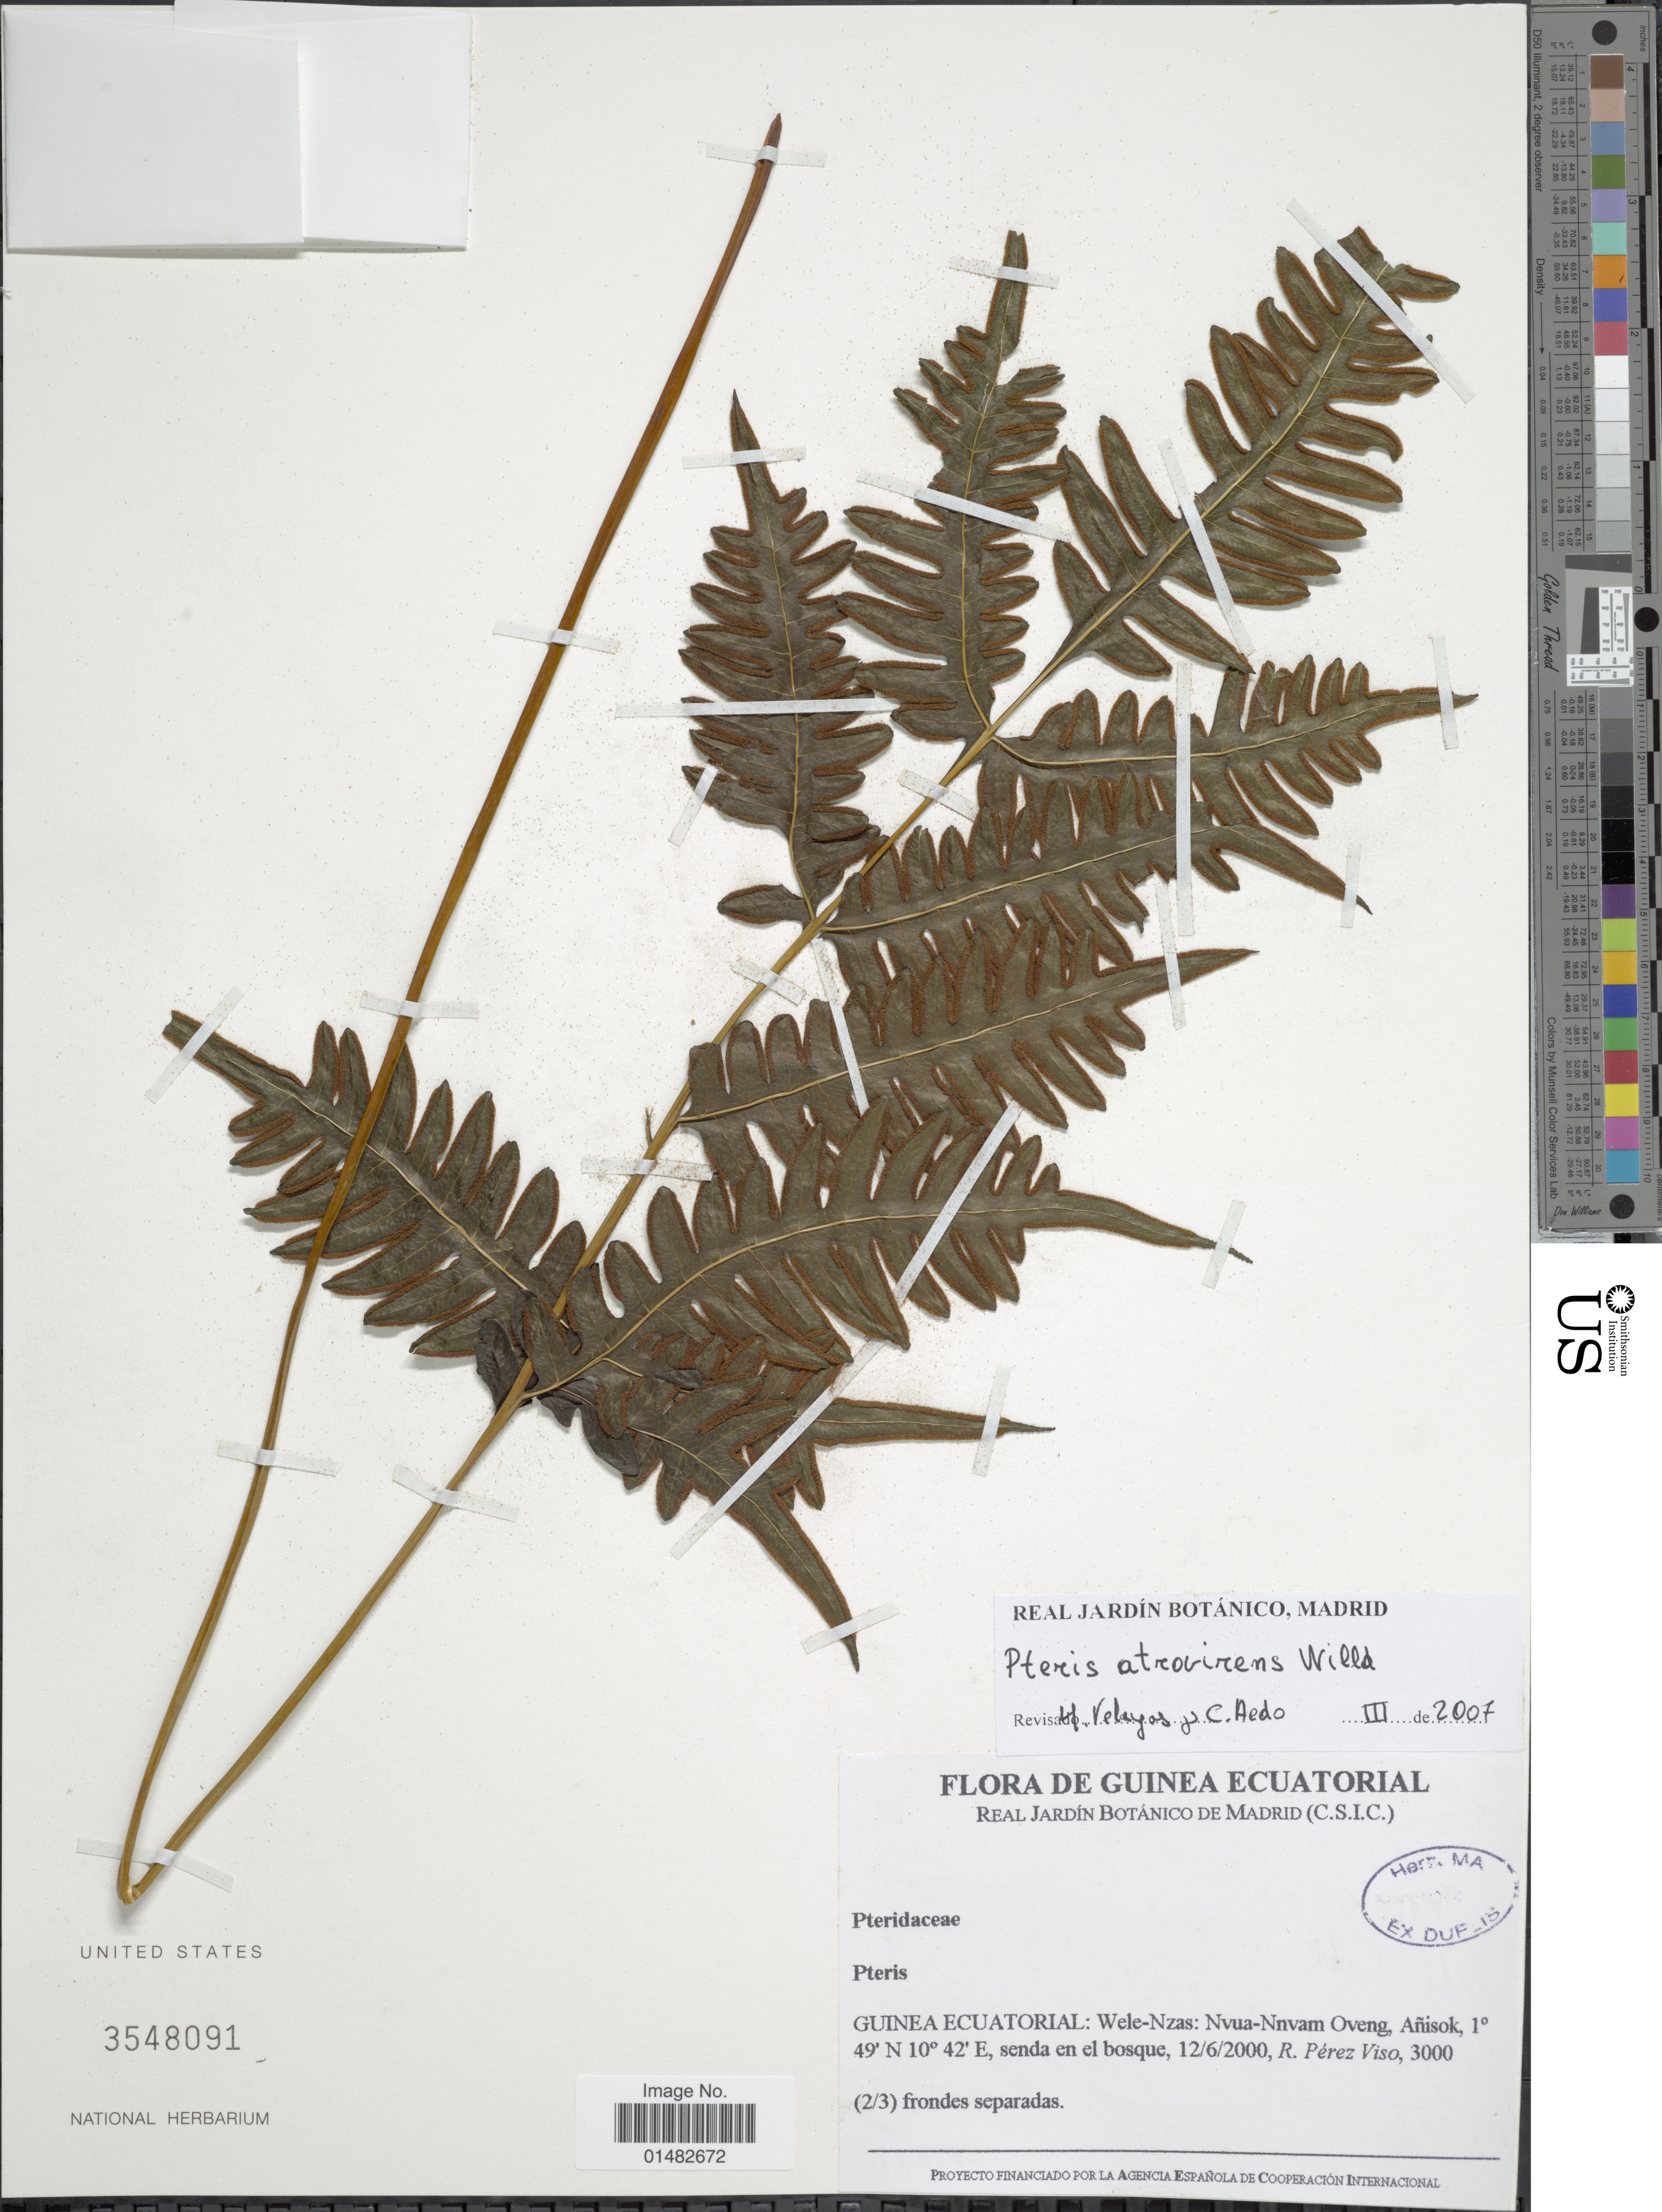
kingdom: Plantae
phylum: Tracheophyta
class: Polypodiopsida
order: Polypodiales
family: Pteridaceae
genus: Pteris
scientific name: Pteris atrovirens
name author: Willd.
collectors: R. Perez Viso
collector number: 3000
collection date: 2000-06-12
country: Equatorial Guinea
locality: Guinea Ecuatorial, Wele-Nzas: Nvua-Nnvam Oveng, Añisok, senda en el bosque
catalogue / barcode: US 3548091